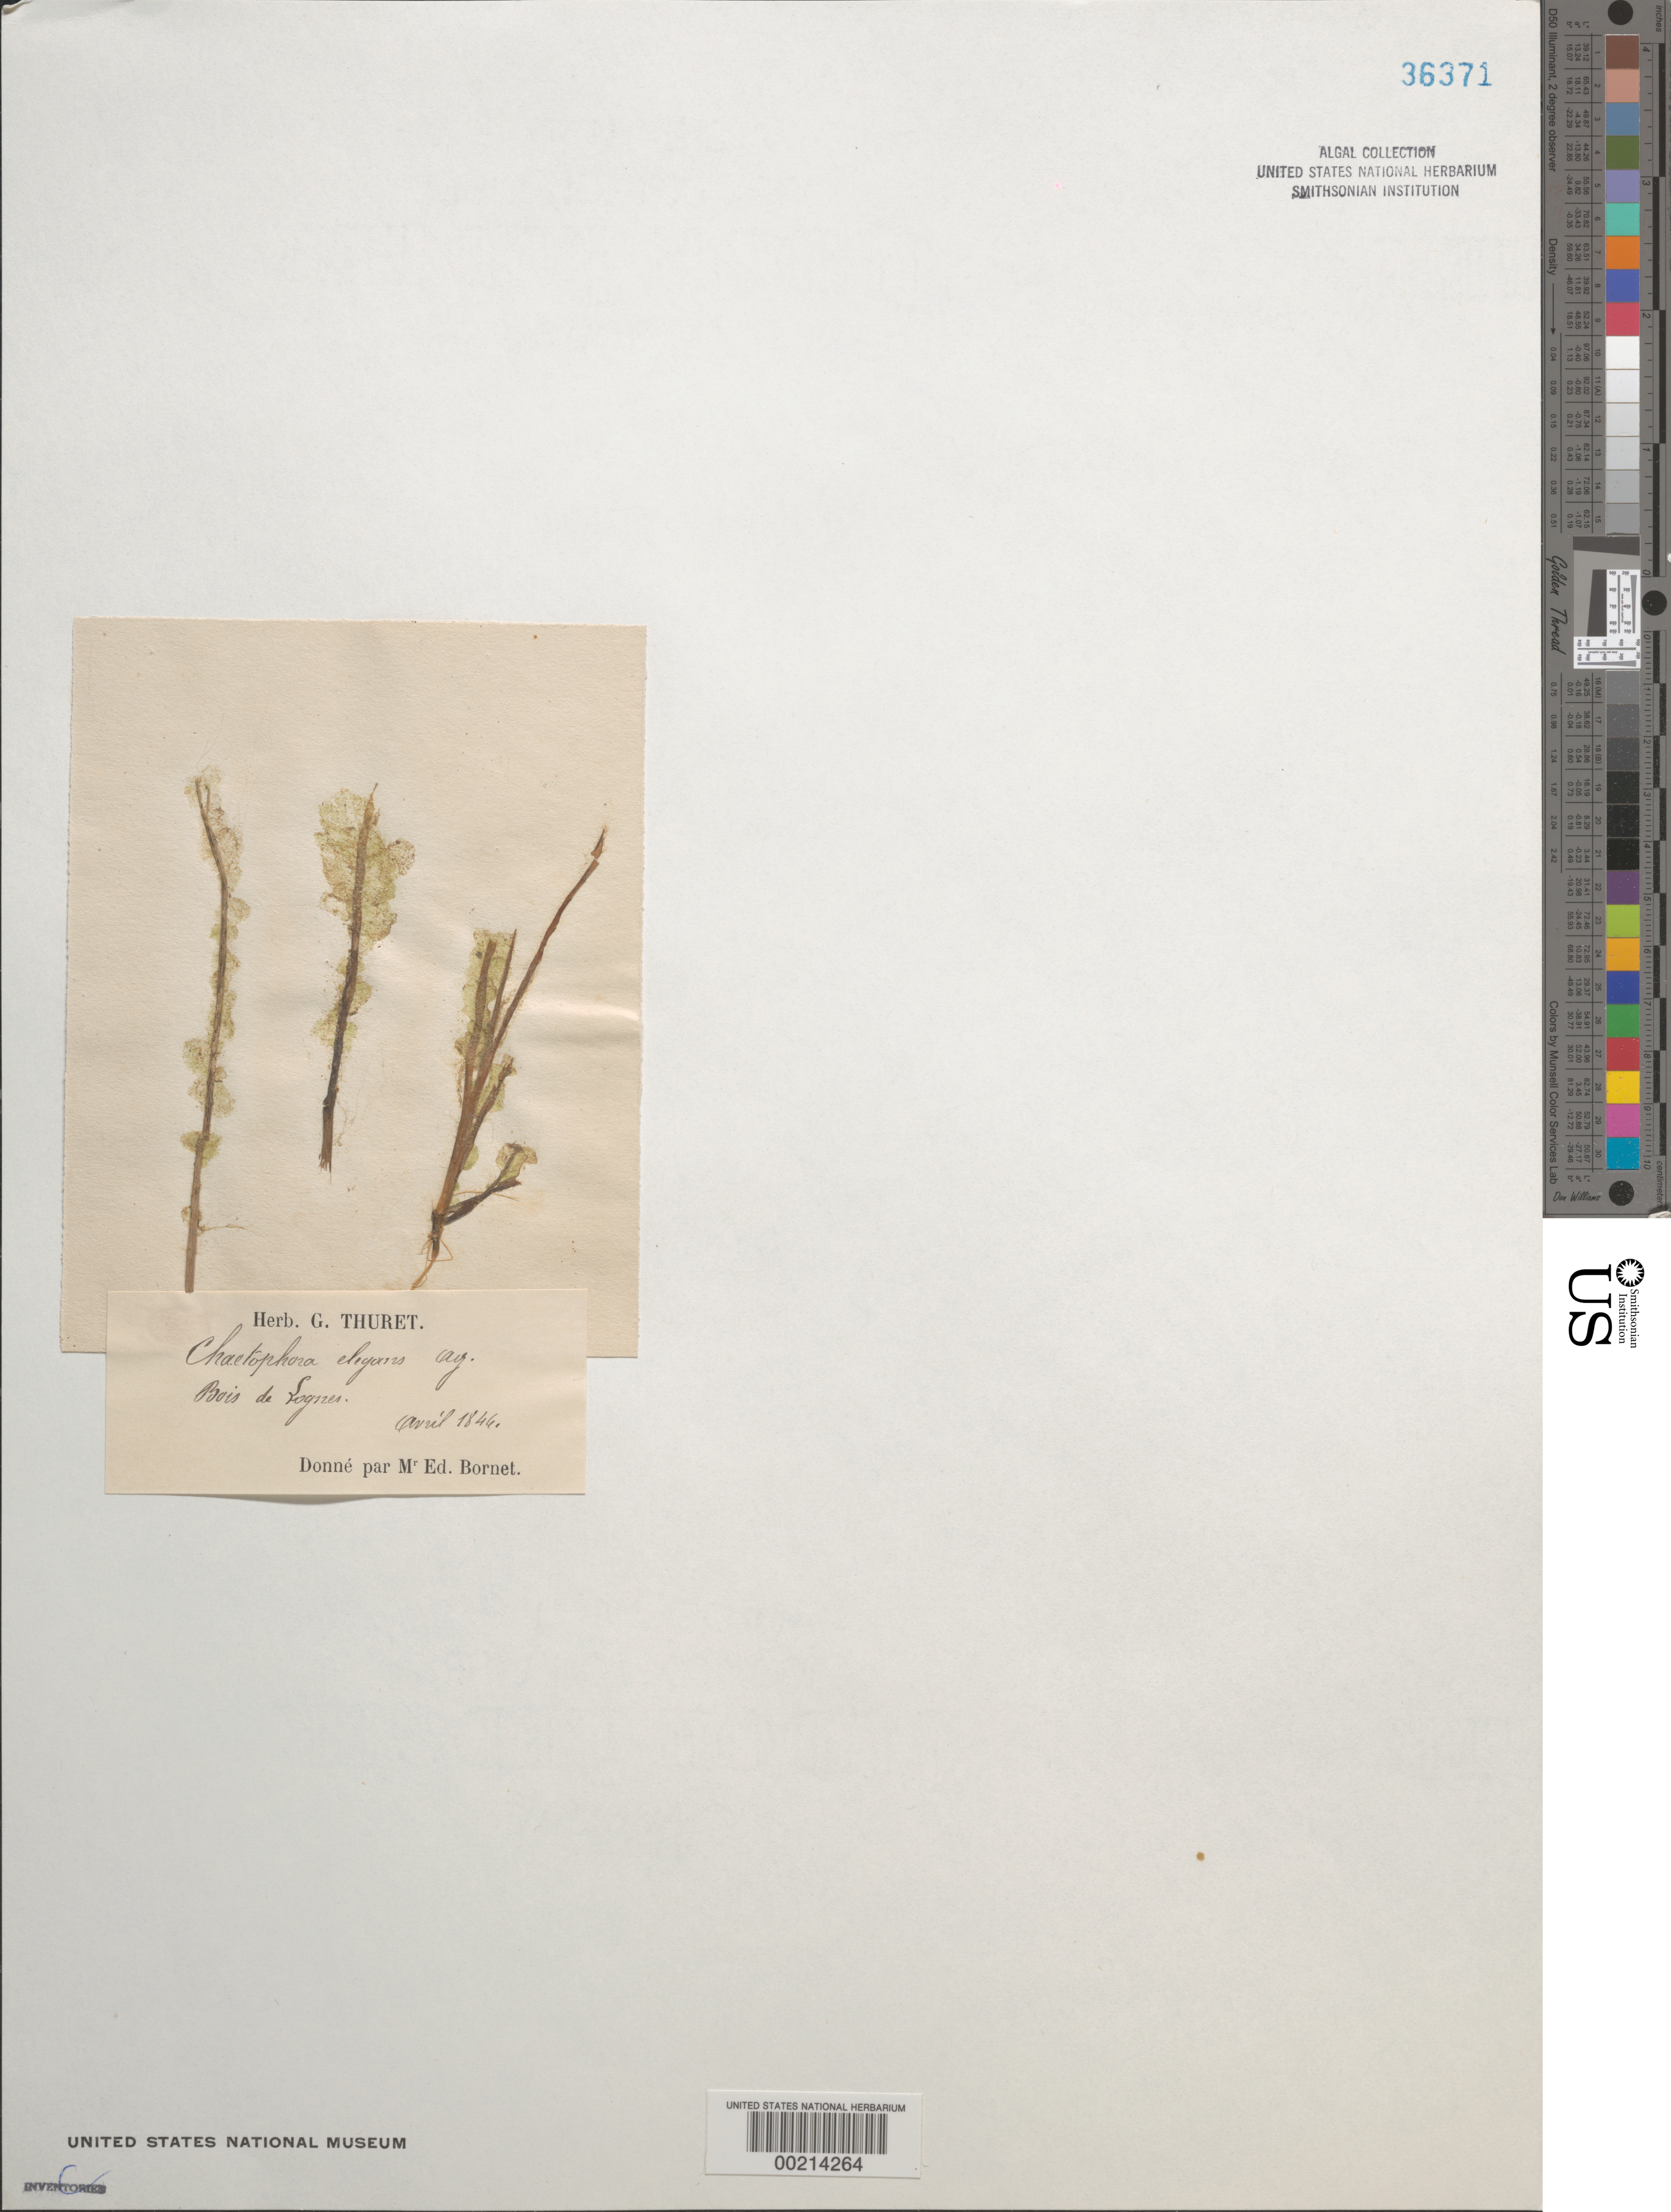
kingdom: Plantae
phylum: Chlorophyta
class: Chlorophyceae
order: Chaetophorales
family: Chaetophoraceae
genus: Chaetophoropsis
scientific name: Chaetophoropsis elegans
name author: (Roth) B.Wen Liu et al.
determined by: Algae name updating Project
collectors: Thuret, G. (herbarium)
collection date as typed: Apr 1846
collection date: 1846-04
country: France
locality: Bois de Lognes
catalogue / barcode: US 36371